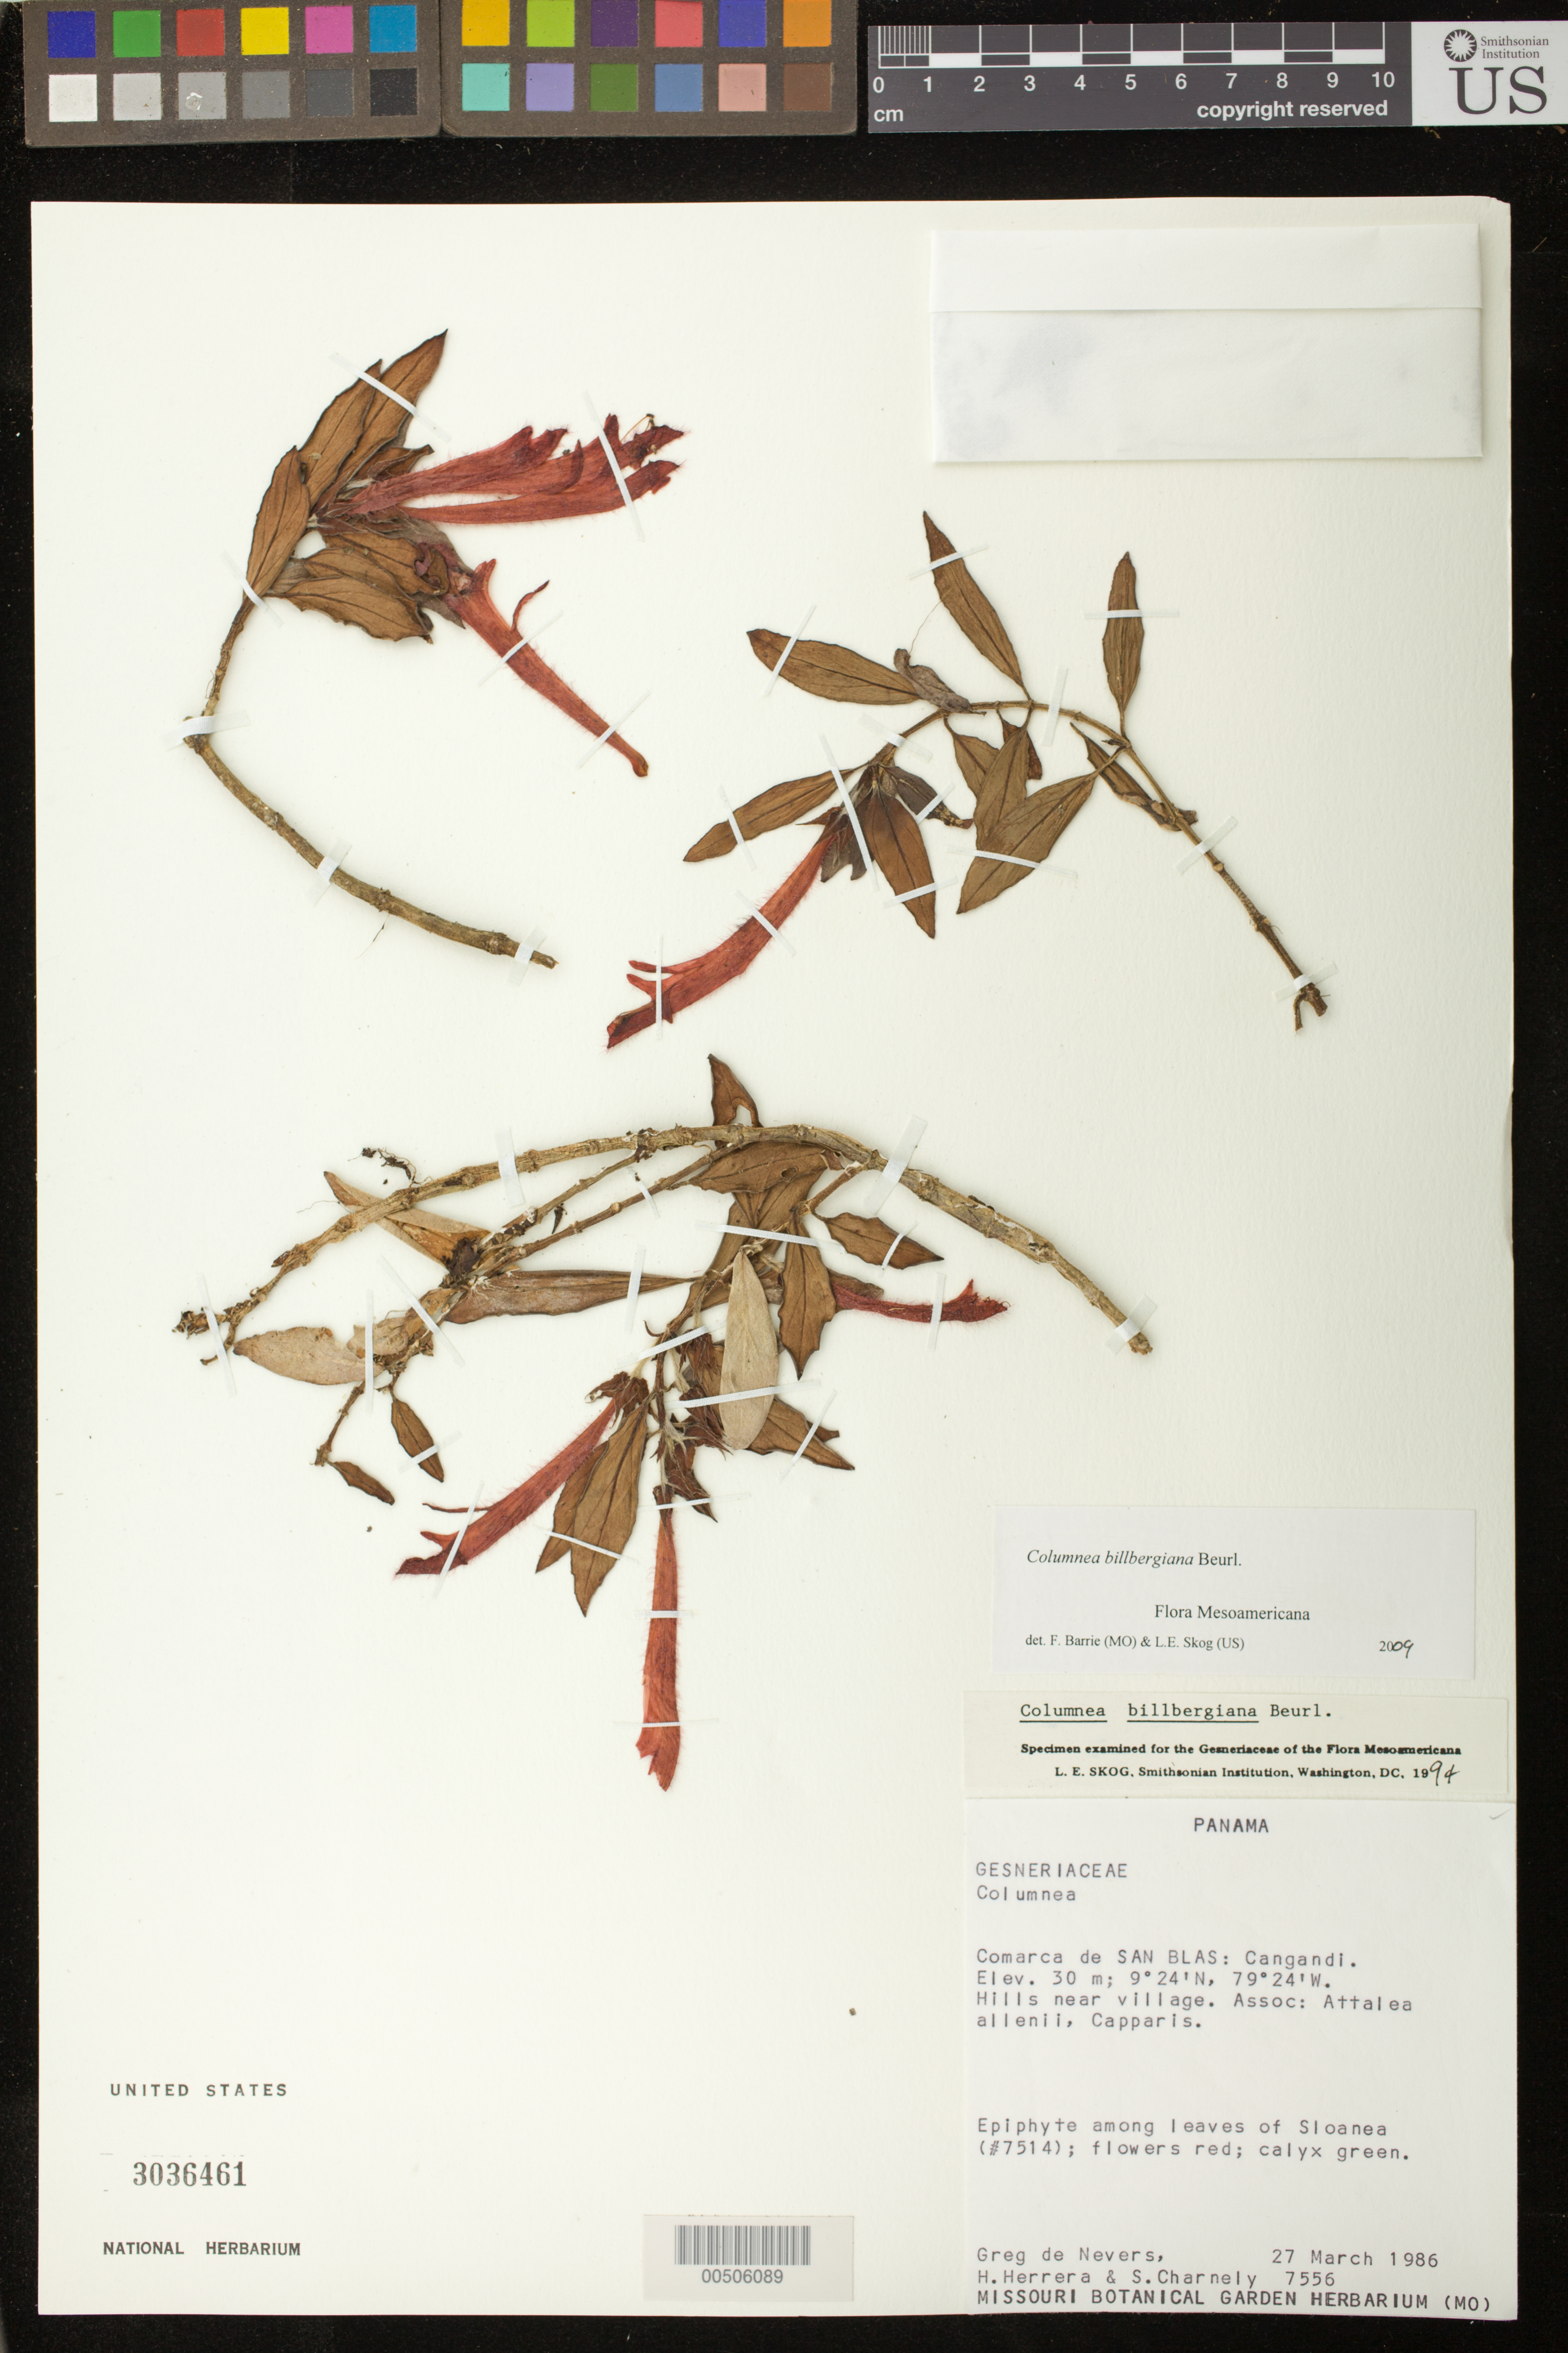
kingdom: Plantae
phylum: Tracheophyta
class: Magnoliopsida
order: Lamiales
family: Gesneriaceae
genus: Columnea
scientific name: Columnea billbergiana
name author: Beurl.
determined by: Skog, Laurence E.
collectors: G. C. de Nevers, H. Herrera & S. Charnley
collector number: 7556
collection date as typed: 27 Mar 1986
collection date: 1986-03-27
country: Panama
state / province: Kuna Yala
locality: Comarca de San Blas: Cangandi, hills near village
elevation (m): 30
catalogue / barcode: US 3036461